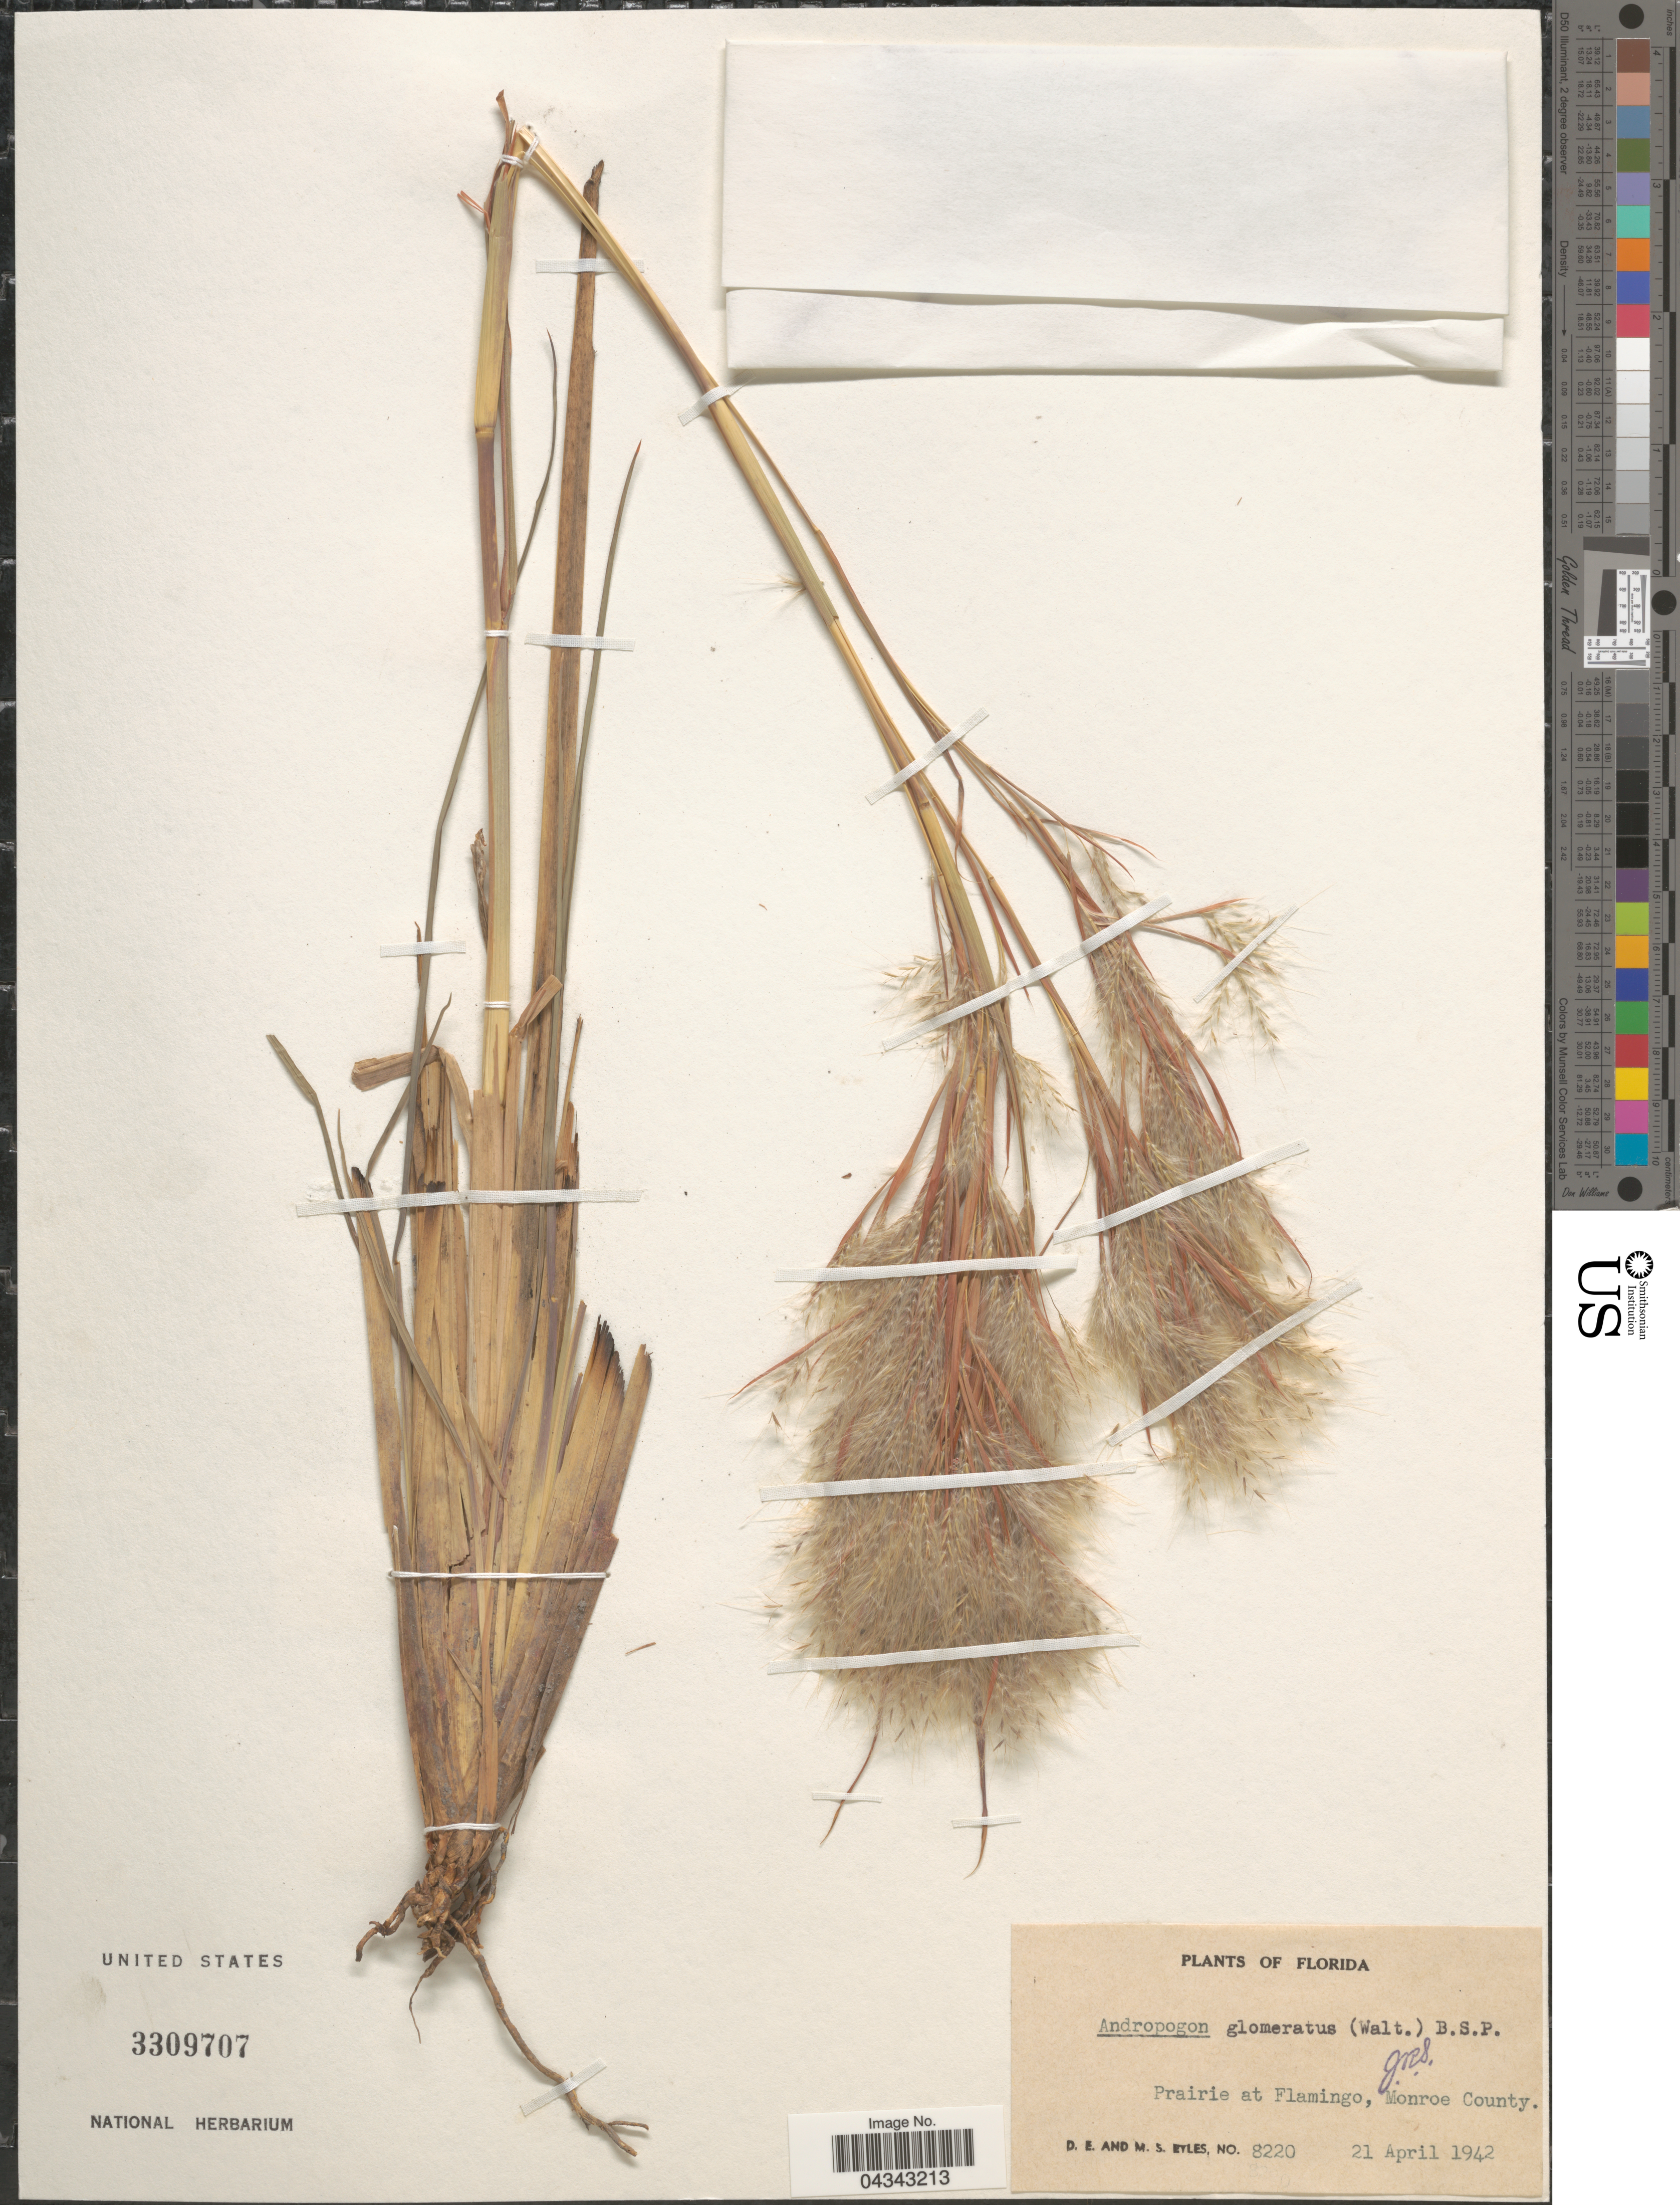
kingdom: Plantae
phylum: Tracheophyta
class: Liliopsida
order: Poales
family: Poaceae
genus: Andropogon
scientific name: Andropogon glomeratus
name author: (Walter) Britton, Stearns & Poggenb.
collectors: D. Eyles & M. Eyles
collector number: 8220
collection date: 1942-04-21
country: United States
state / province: Florida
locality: Prairie at Flamingo, Monroe County.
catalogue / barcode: US 3309707